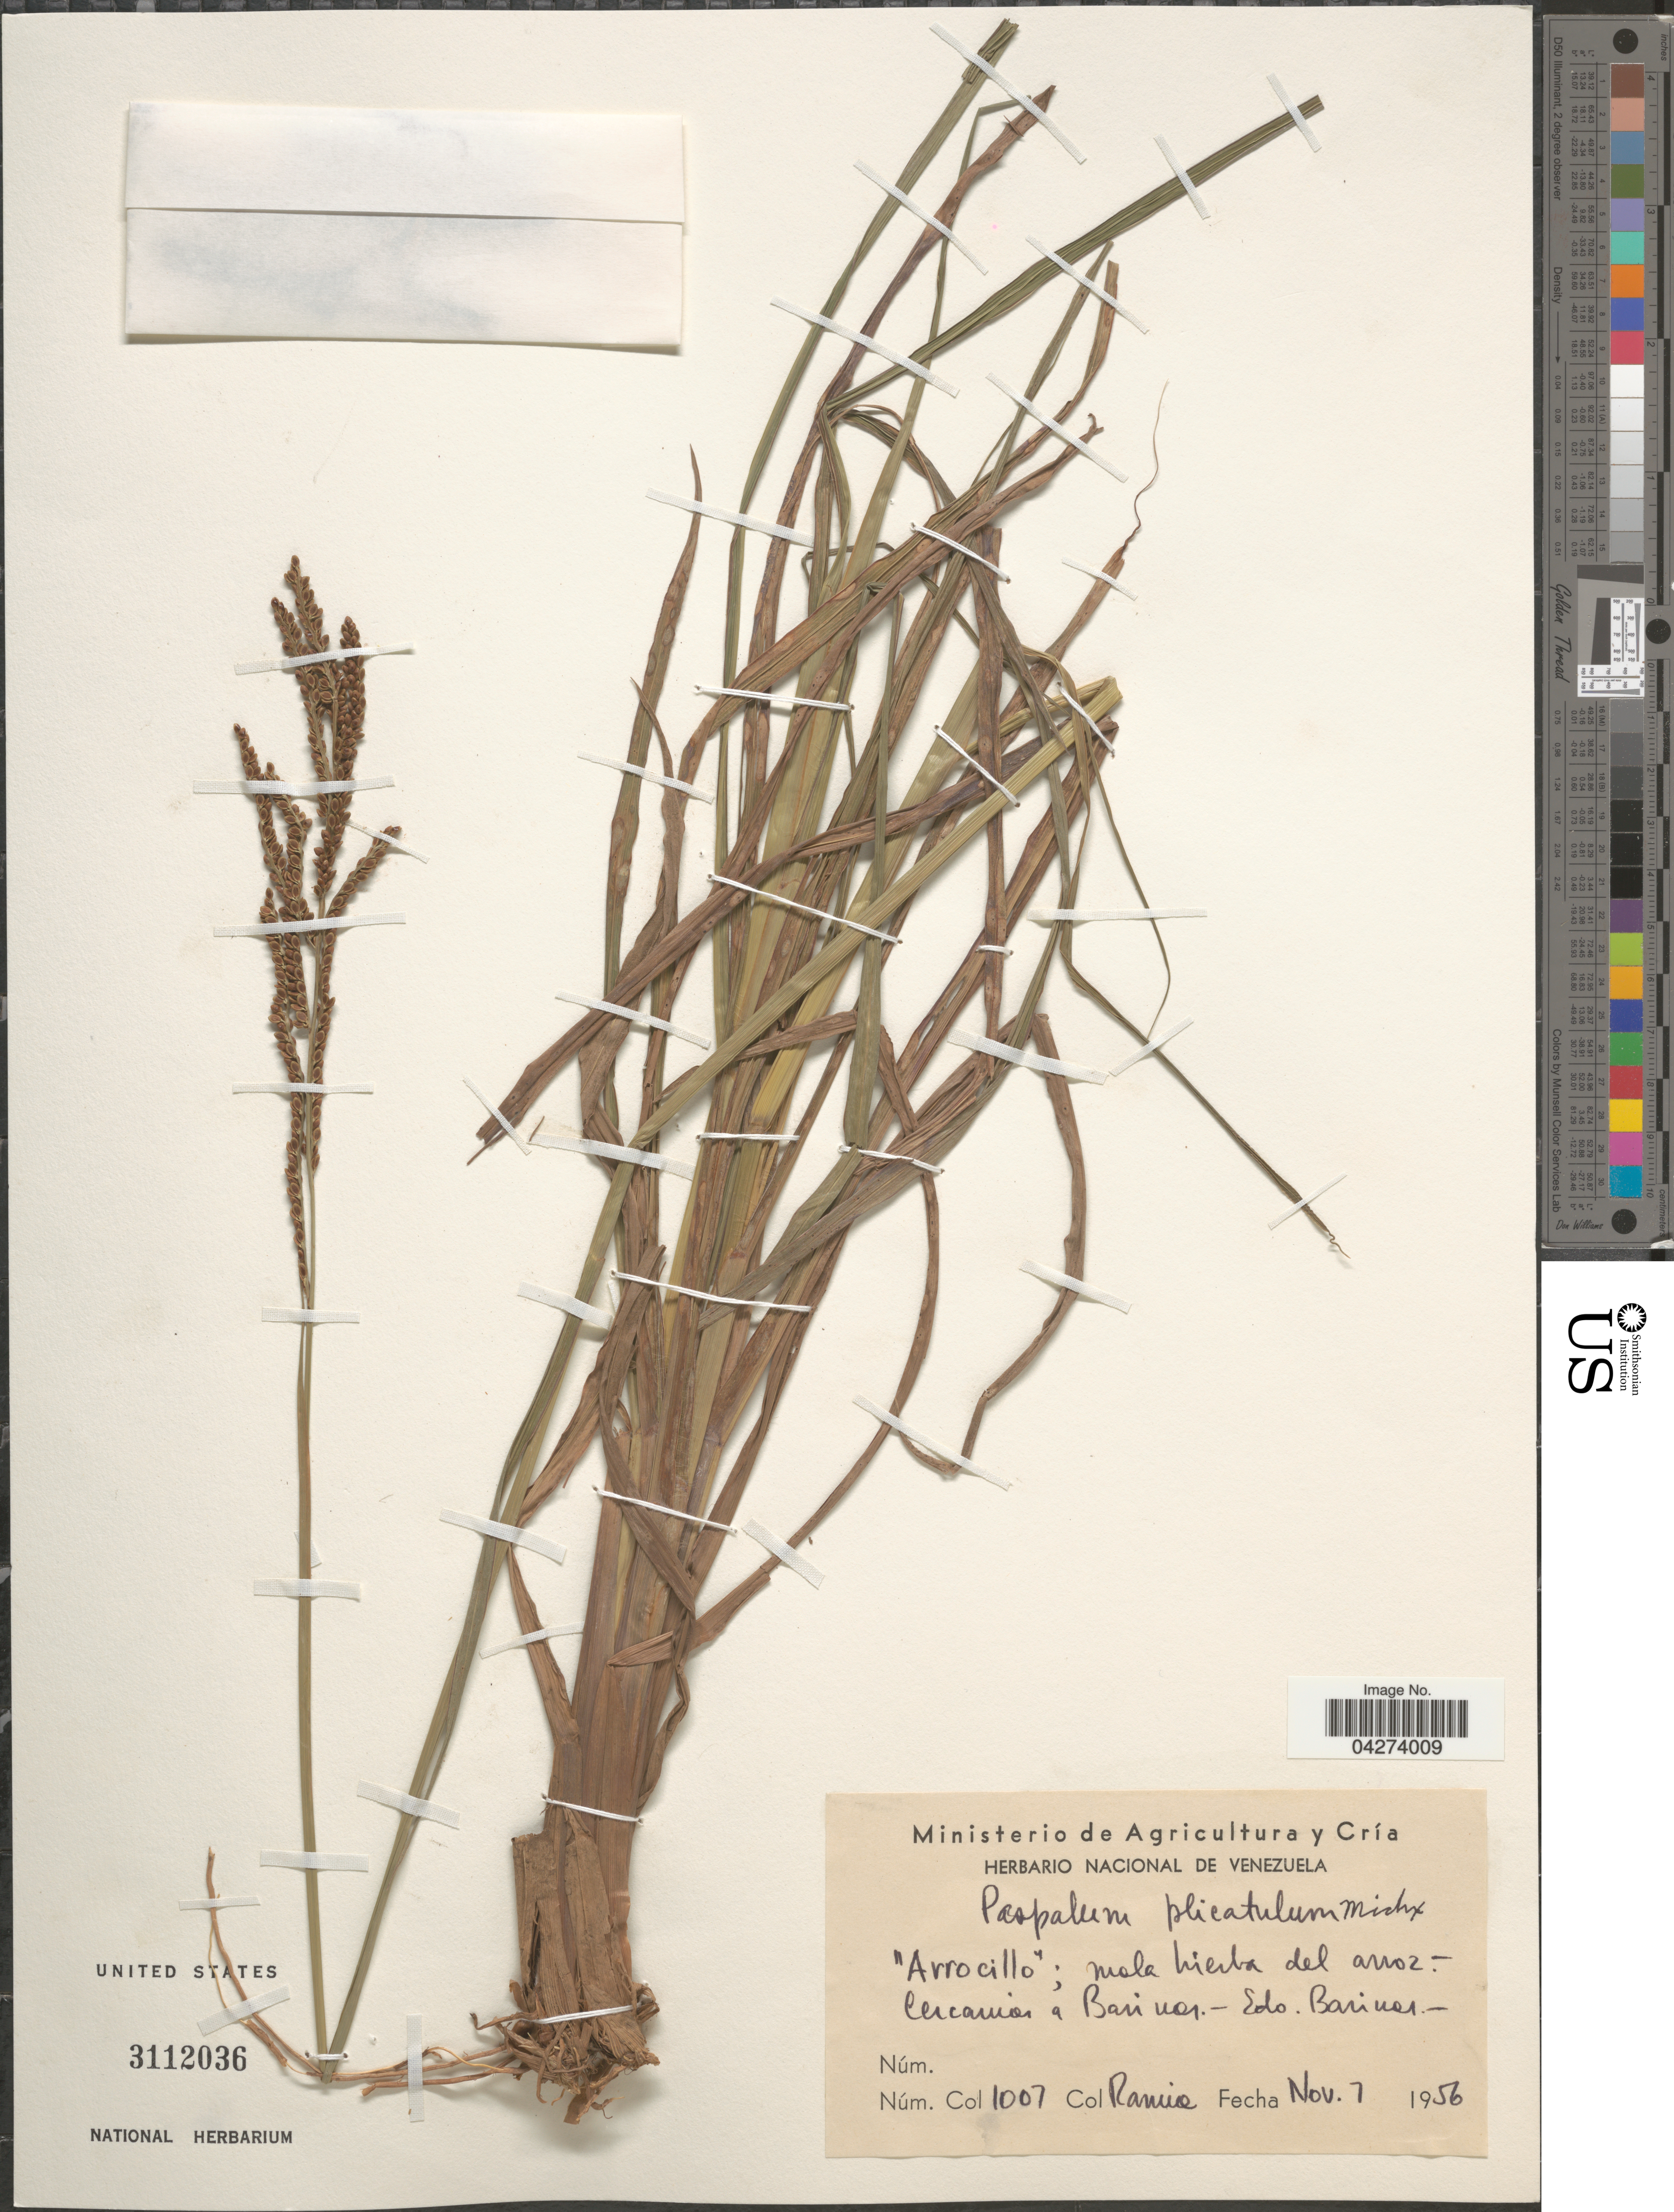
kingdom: Plantae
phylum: Tracheophyta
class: Liliopsida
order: Poales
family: Poaceae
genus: Paspalum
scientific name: Paspalum plicatulum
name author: Michx.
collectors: -- Ramia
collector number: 1007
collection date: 1956-11-07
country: Venezuela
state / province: Barinas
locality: Arrocillo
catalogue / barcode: US 3112036